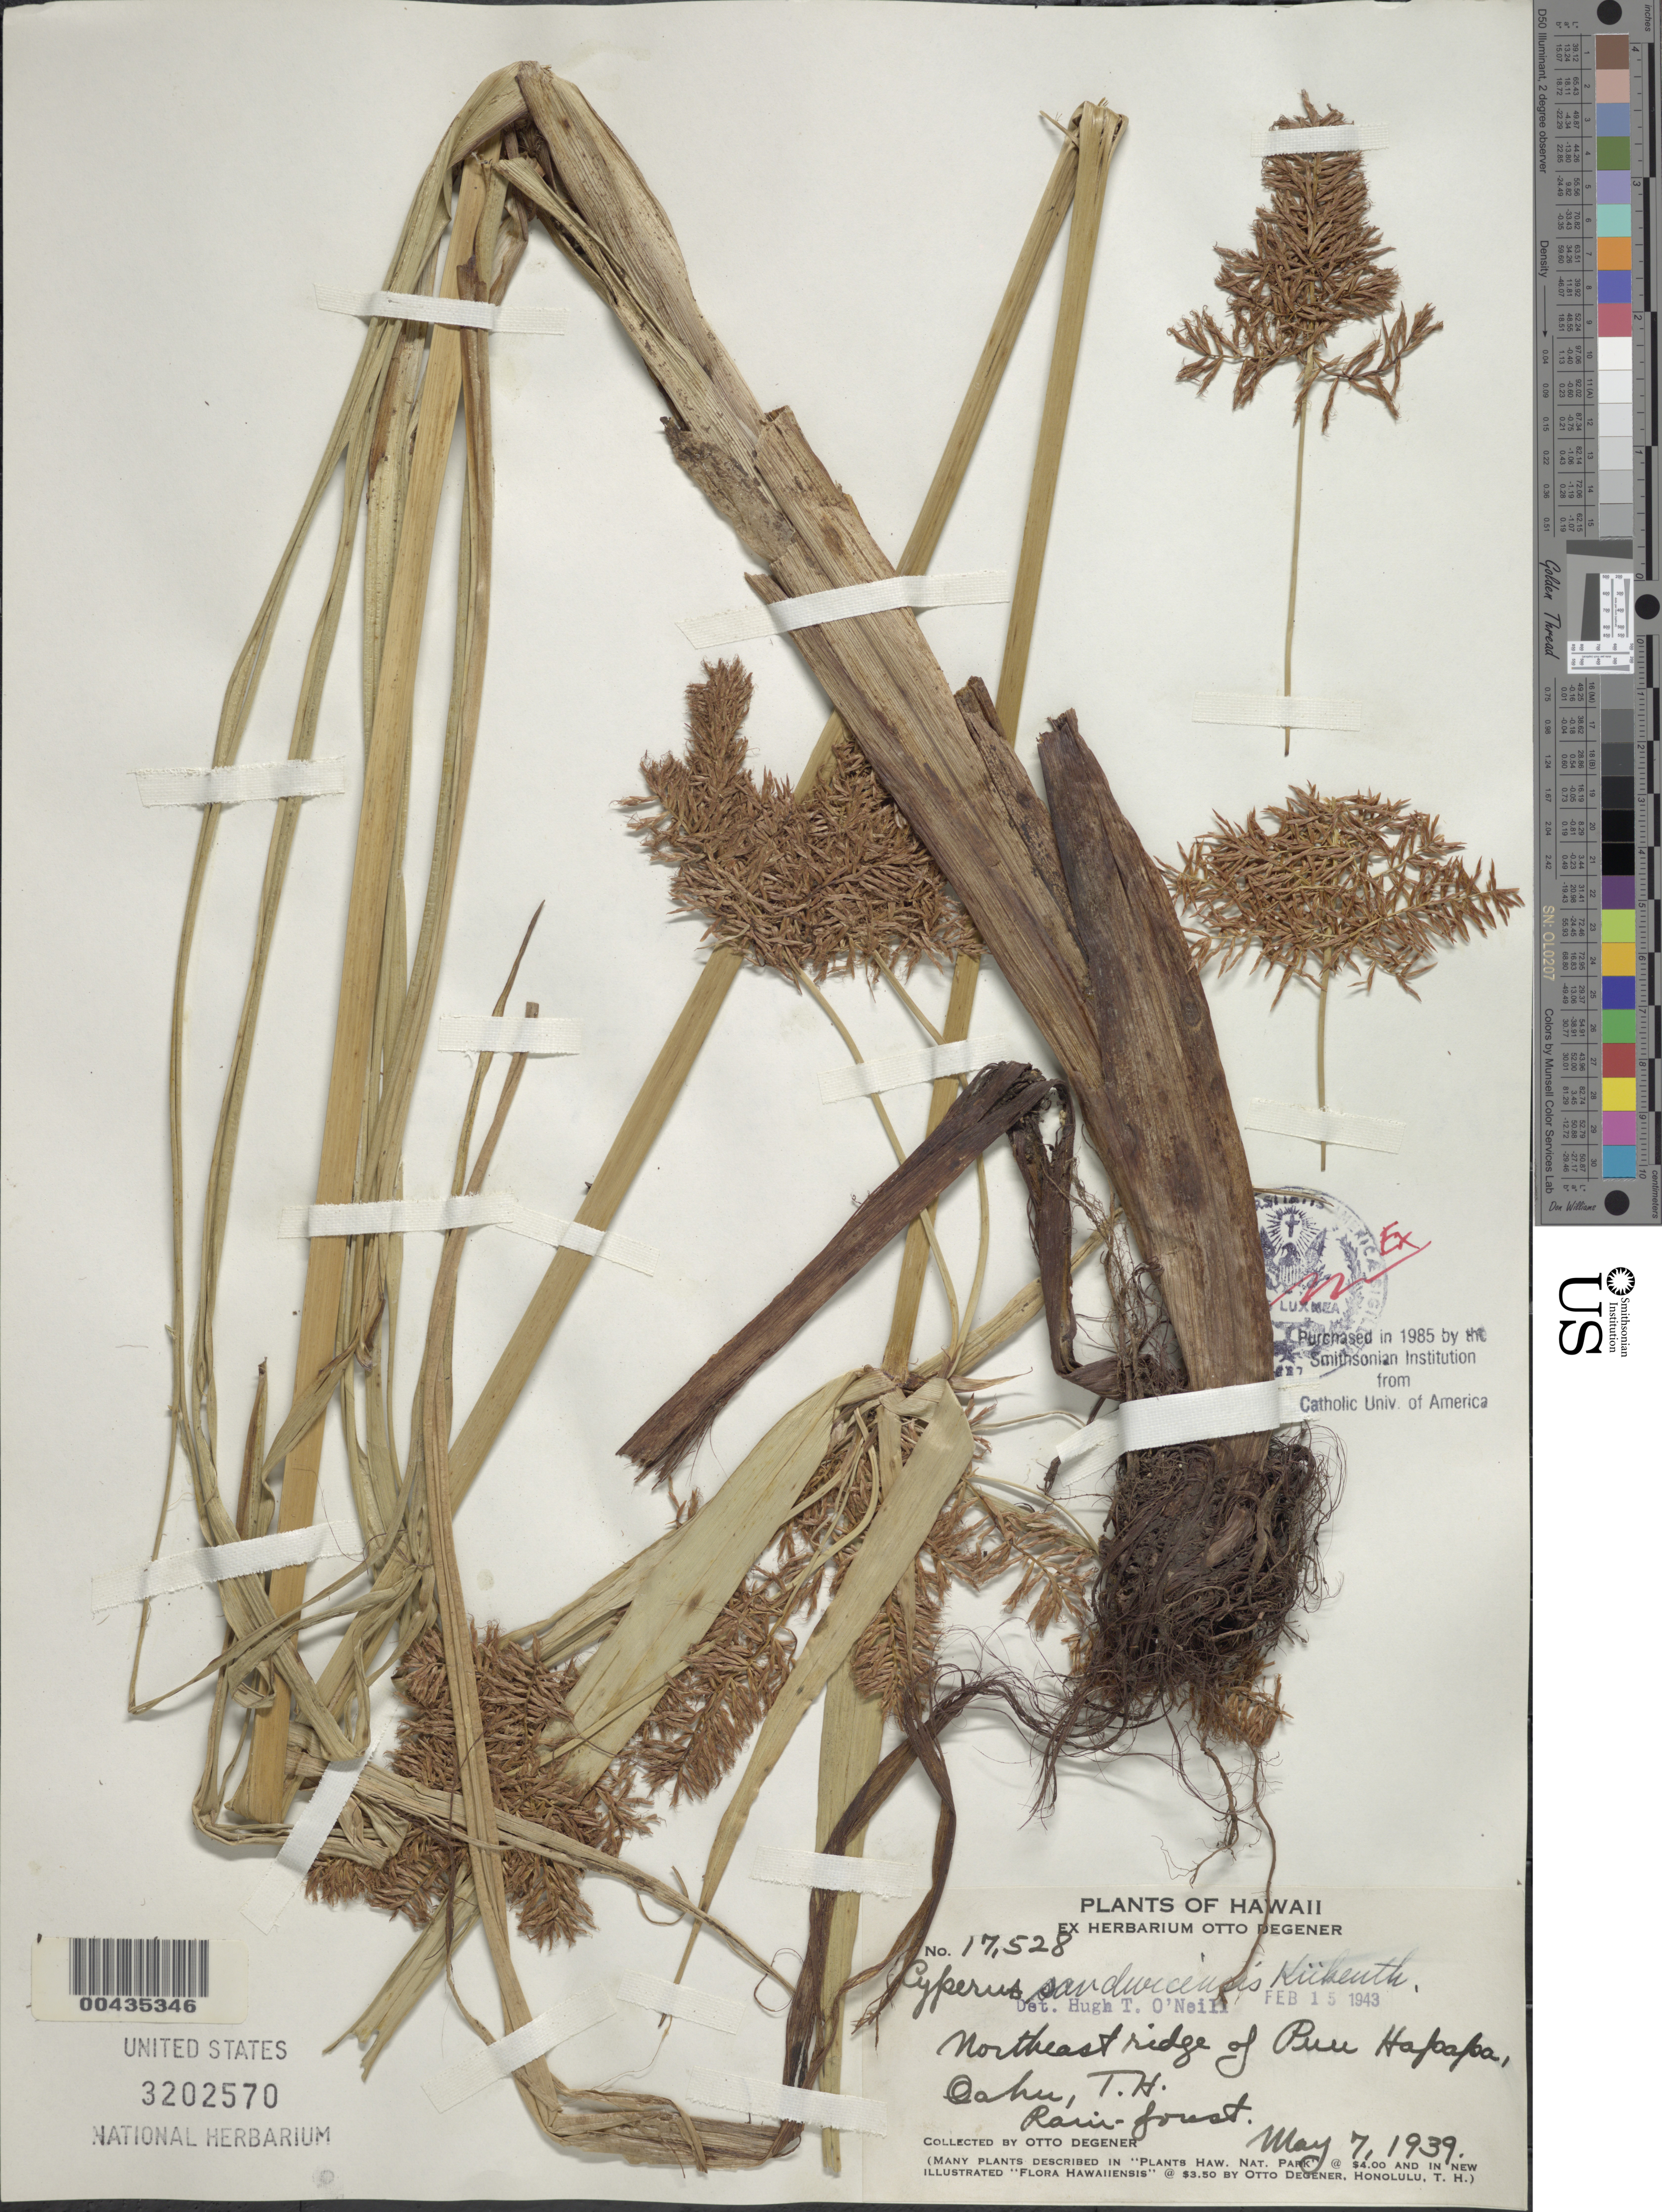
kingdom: Plantae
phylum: Tracheophyta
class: Liliopsida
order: Poales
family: Cyperaceae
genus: Cyperus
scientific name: Cyperus sandwicensis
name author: Kük.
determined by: O'Neill, Hugh T.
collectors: O. Degener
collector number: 17528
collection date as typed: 7 May 1939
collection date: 1939-05-07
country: United States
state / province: Hawaii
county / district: Honolulu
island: Oahu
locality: NE ridge of Puu Hapapa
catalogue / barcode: US 3202570